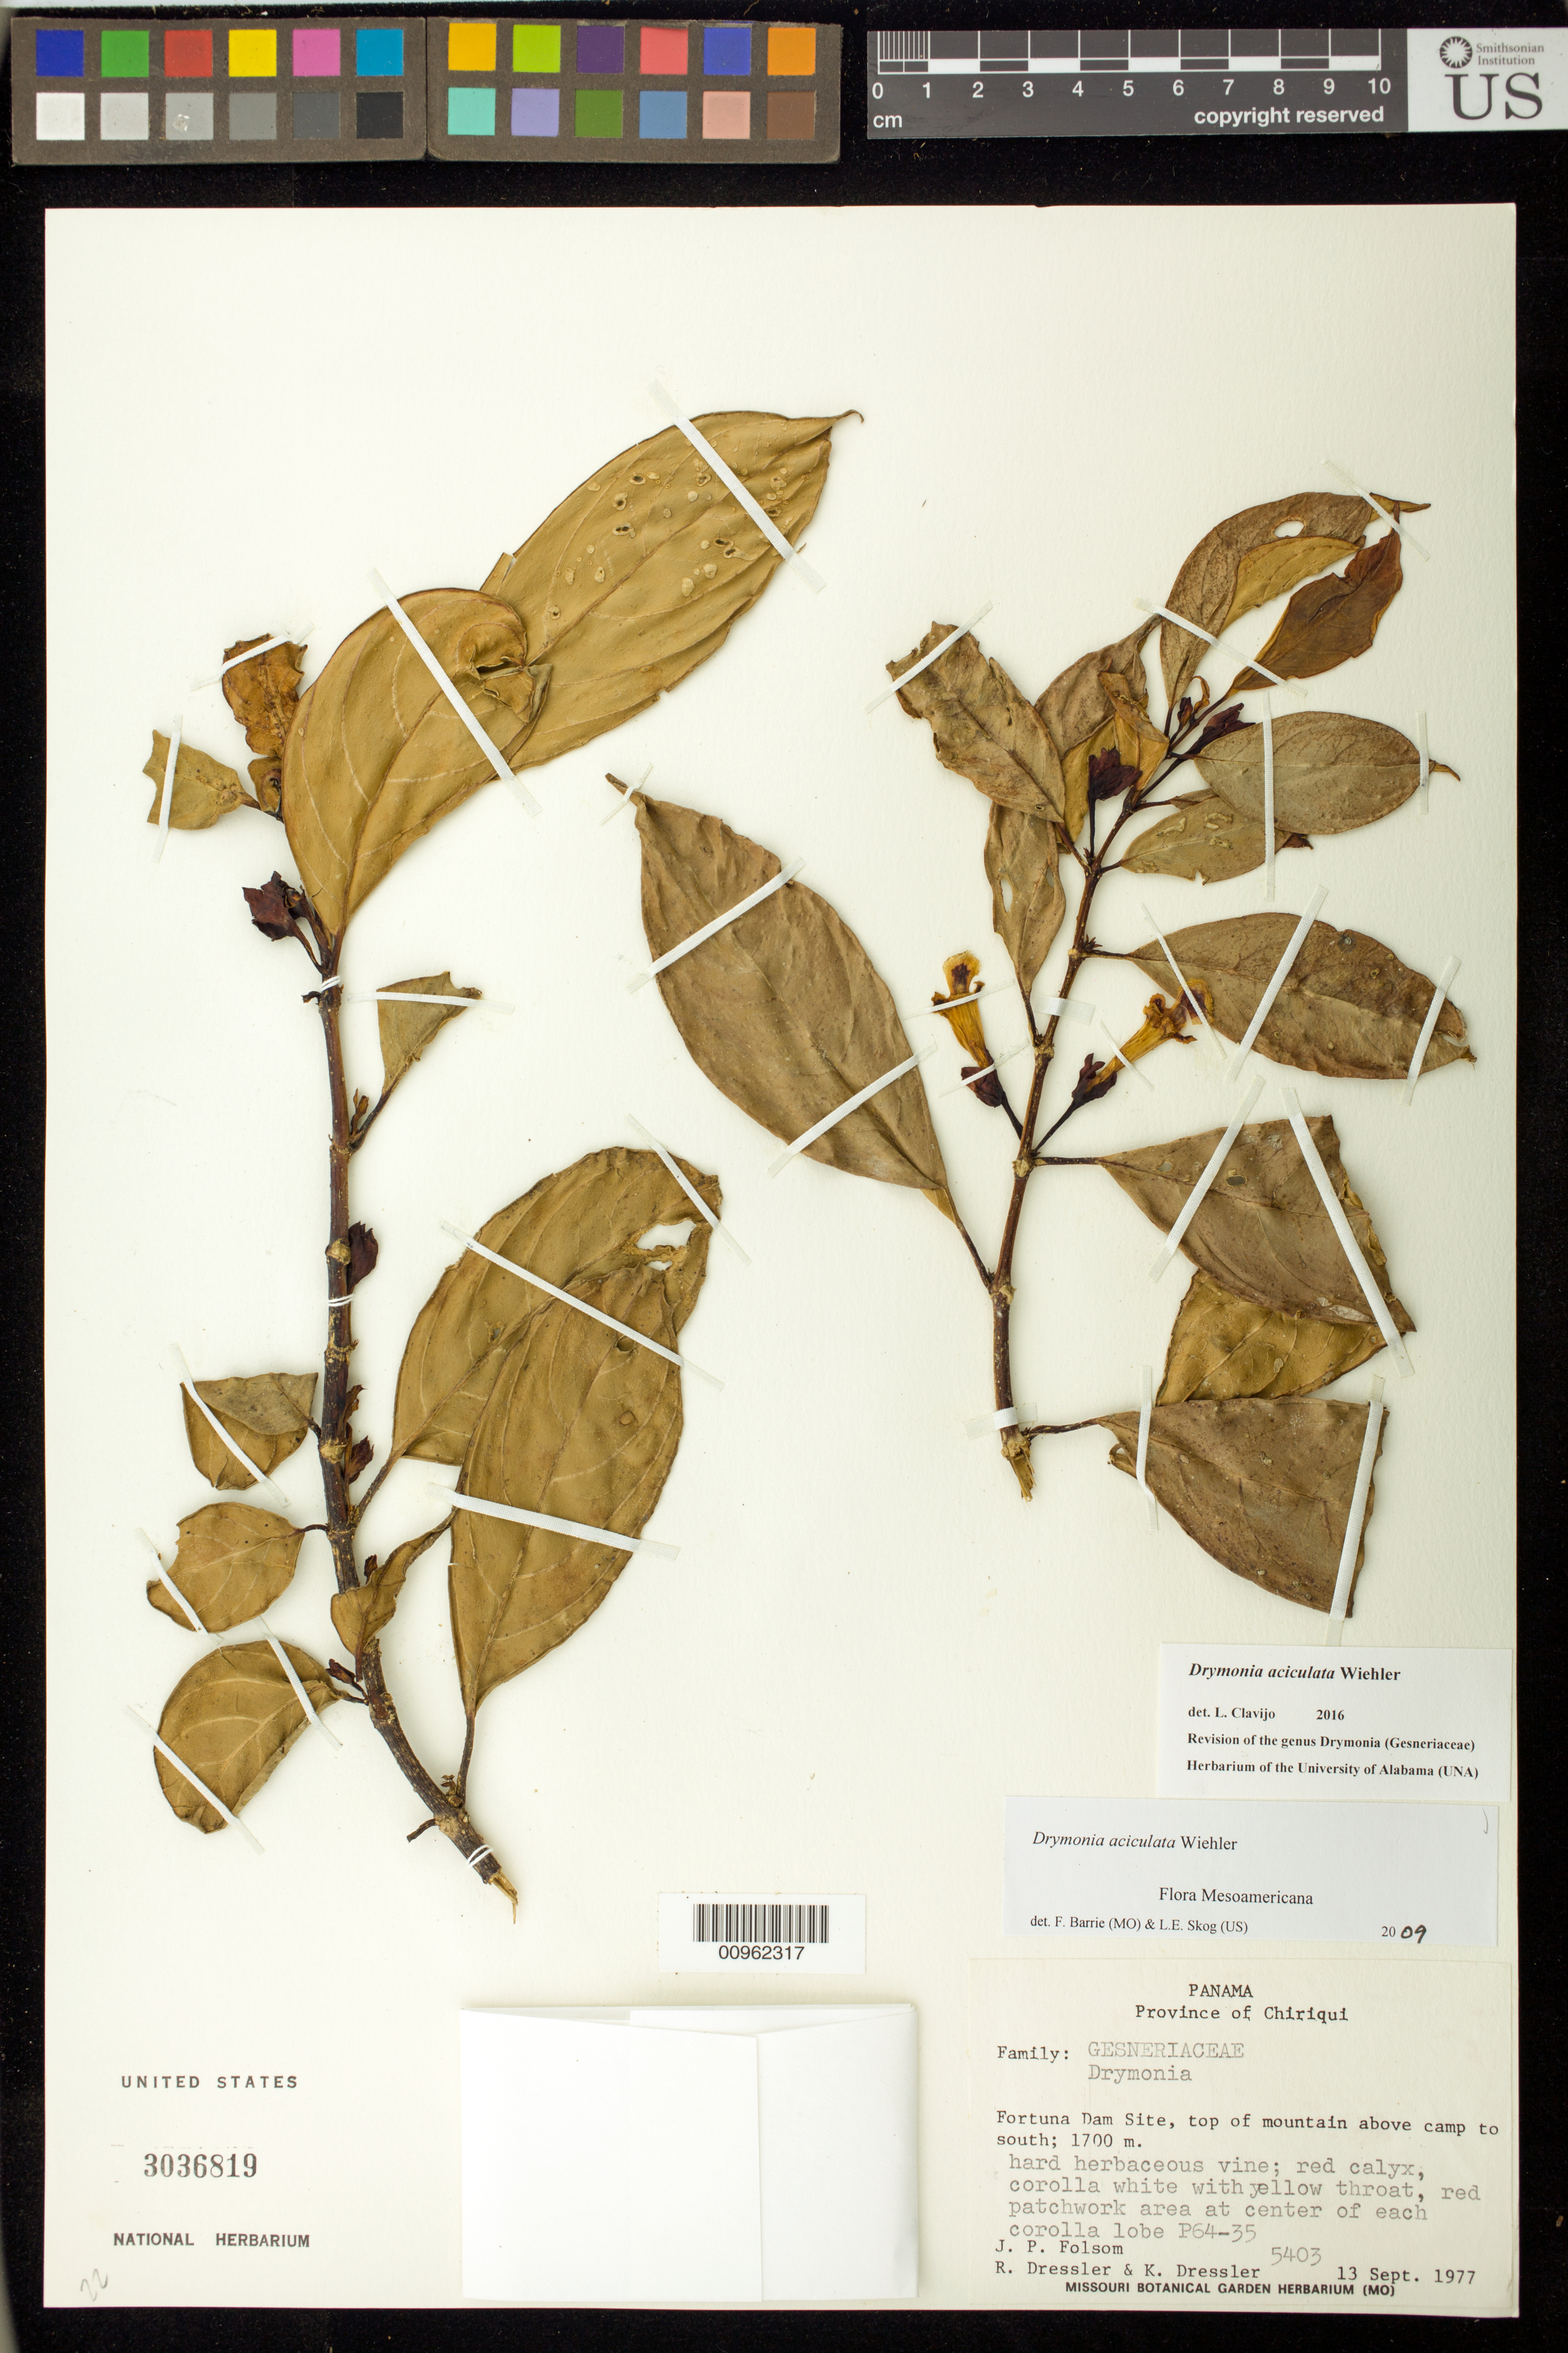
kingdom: Plantae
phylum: Tracheophyta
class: Magnoliopsida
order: Lamiales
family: Gesneriaceae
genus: Drymonia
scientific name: Drymonia aciculata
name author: Wiehler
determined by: Barrie, F. R.; Skog, Laurence E.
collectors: J. P. Folsom, R. Dressler & K. Dressler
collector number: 5403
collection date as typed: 13 Sep 1977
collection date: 1977-09-13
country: Panama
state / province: Chiriquí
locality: Fortuna Dam site, top of mountain above camp to south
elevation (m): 1700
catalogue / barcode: US 3036819